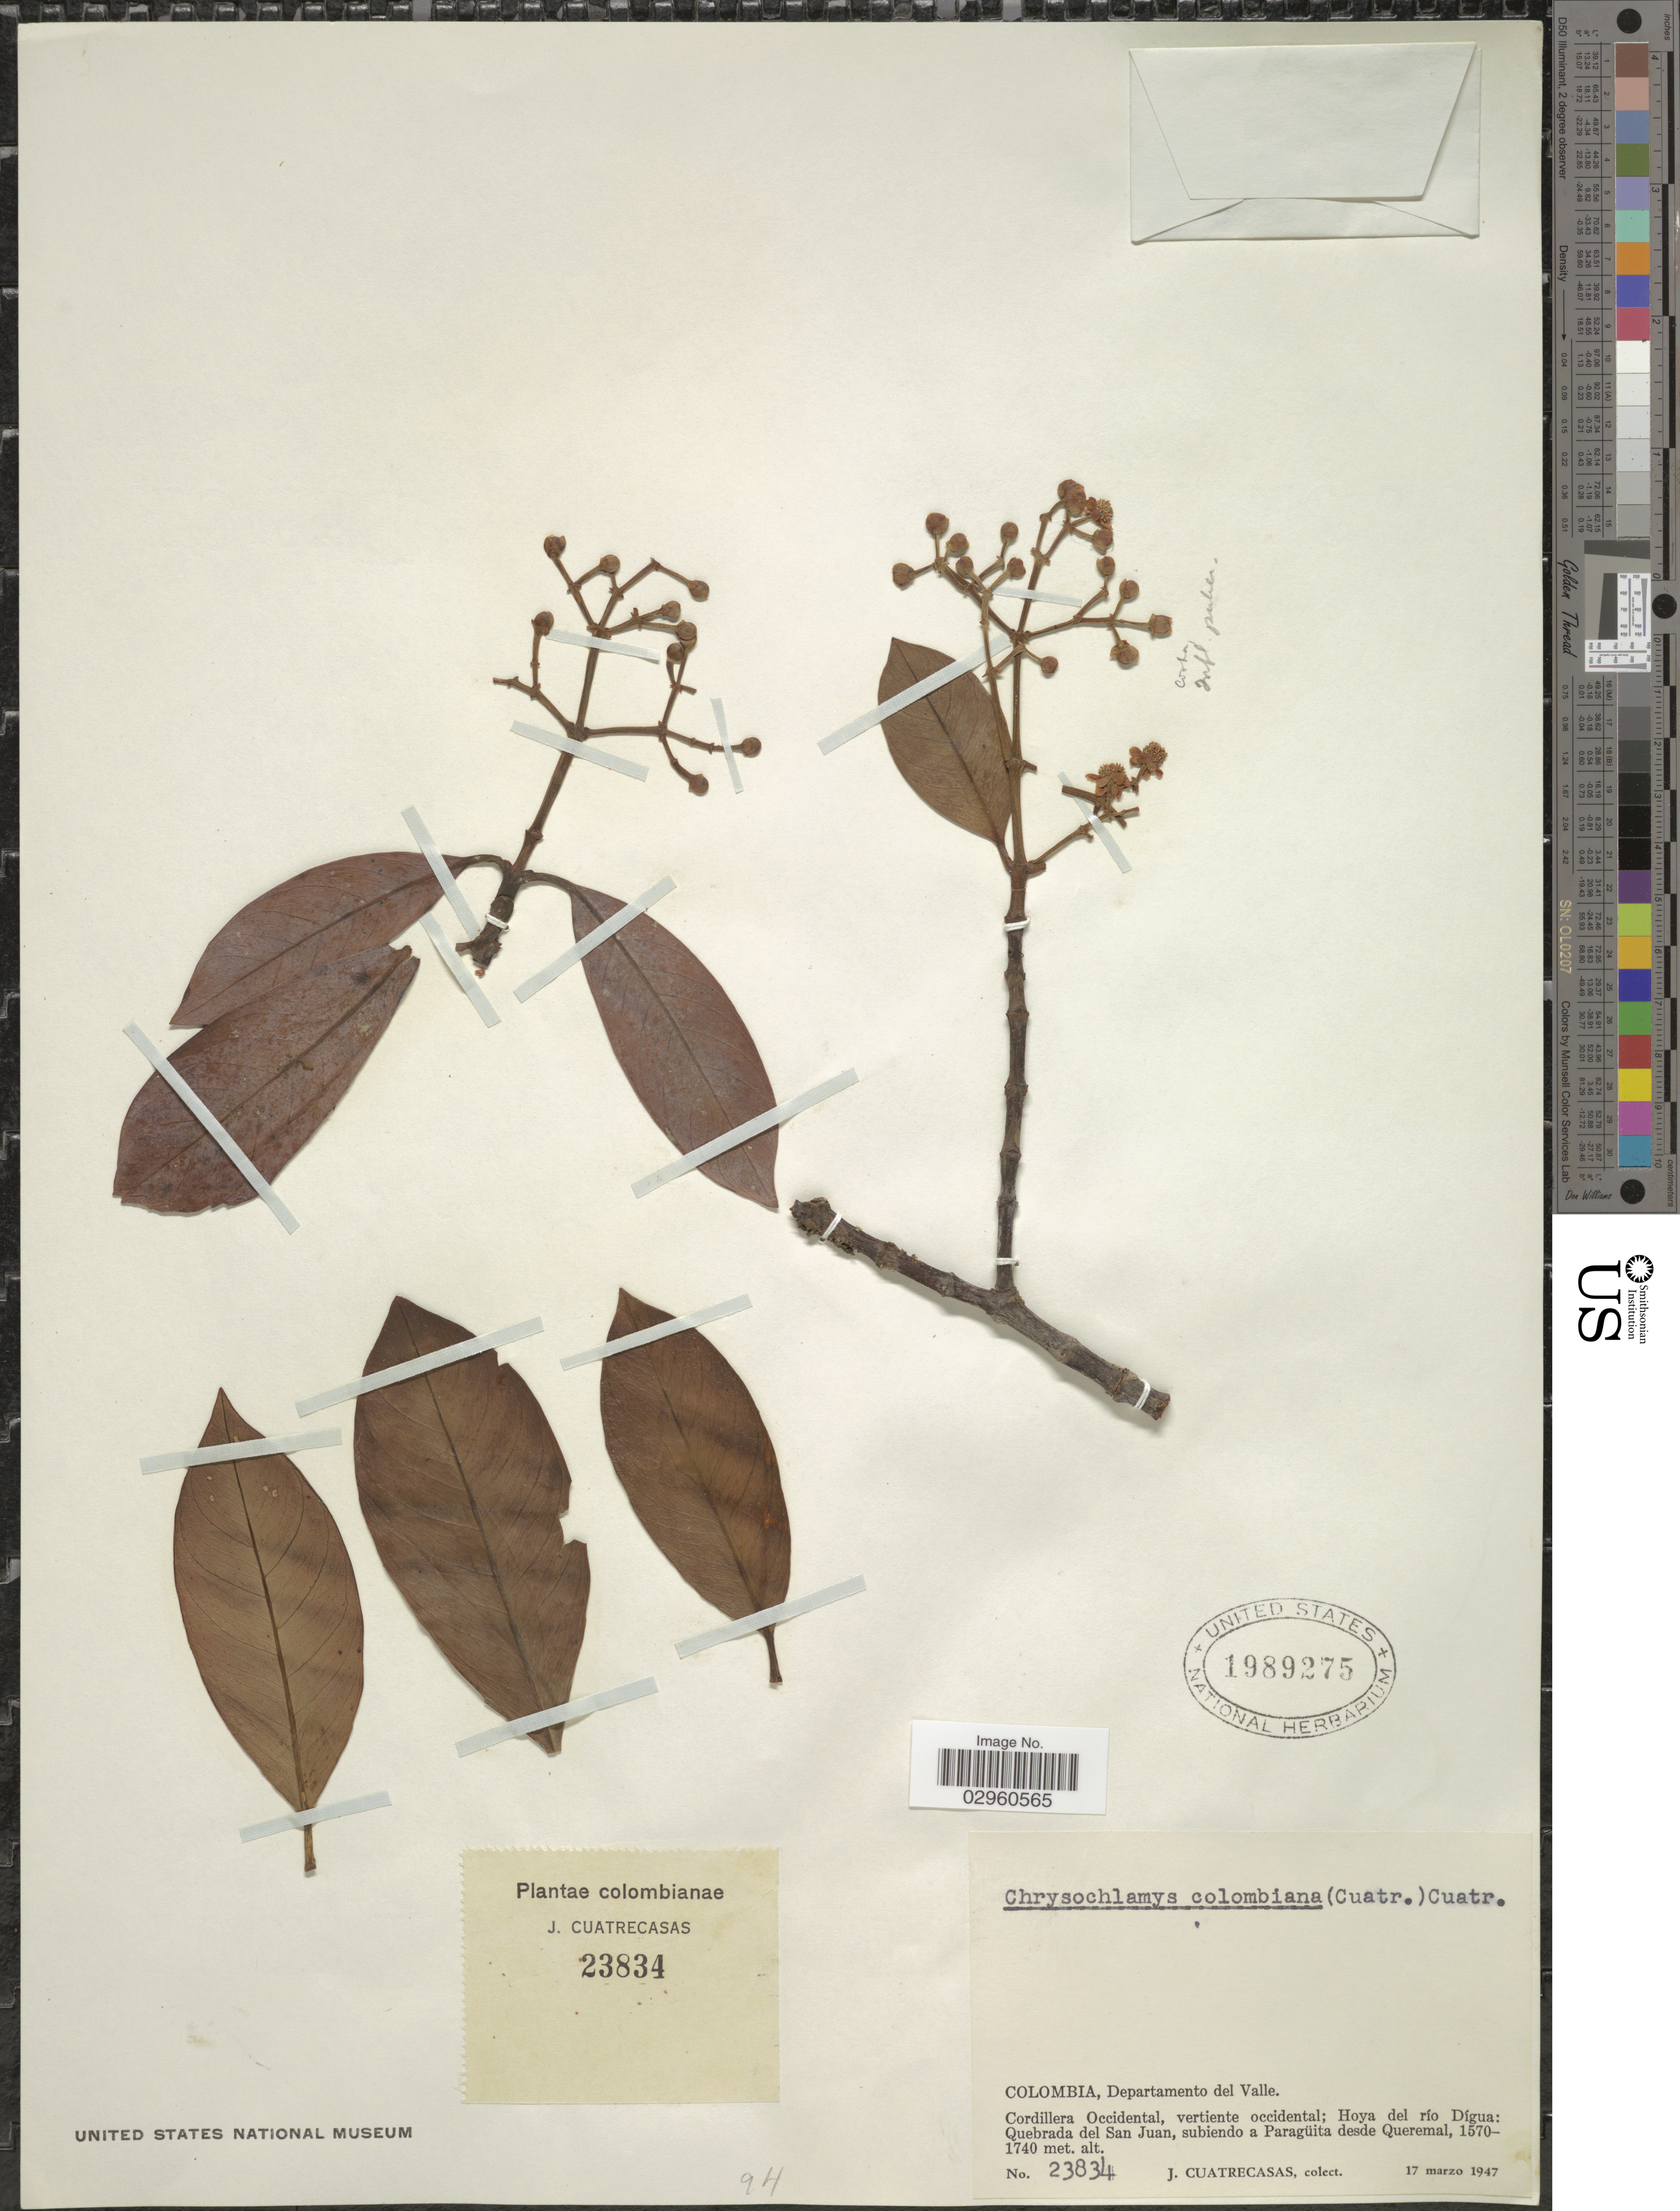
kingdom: Plantae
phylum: Tracheophyta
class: Magnoliopsida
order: Malpighiales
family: Clusiaceae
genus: Chrysochlamys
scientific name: Chrysochlamys colombiana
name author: (Cuatrec.) Cuatrec.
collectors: J. Cuatrecasas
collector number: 23834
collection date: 1947-03-17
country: Colombia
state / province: Valle del Cauca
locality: Departamento del Valle. Cordillera Occidental, vertiente occidental; Hoya del río Dígua: Quebrada del San Juan, subiendo a Paragüita desde Queremal.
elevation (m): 1570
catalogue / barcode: US 1989275